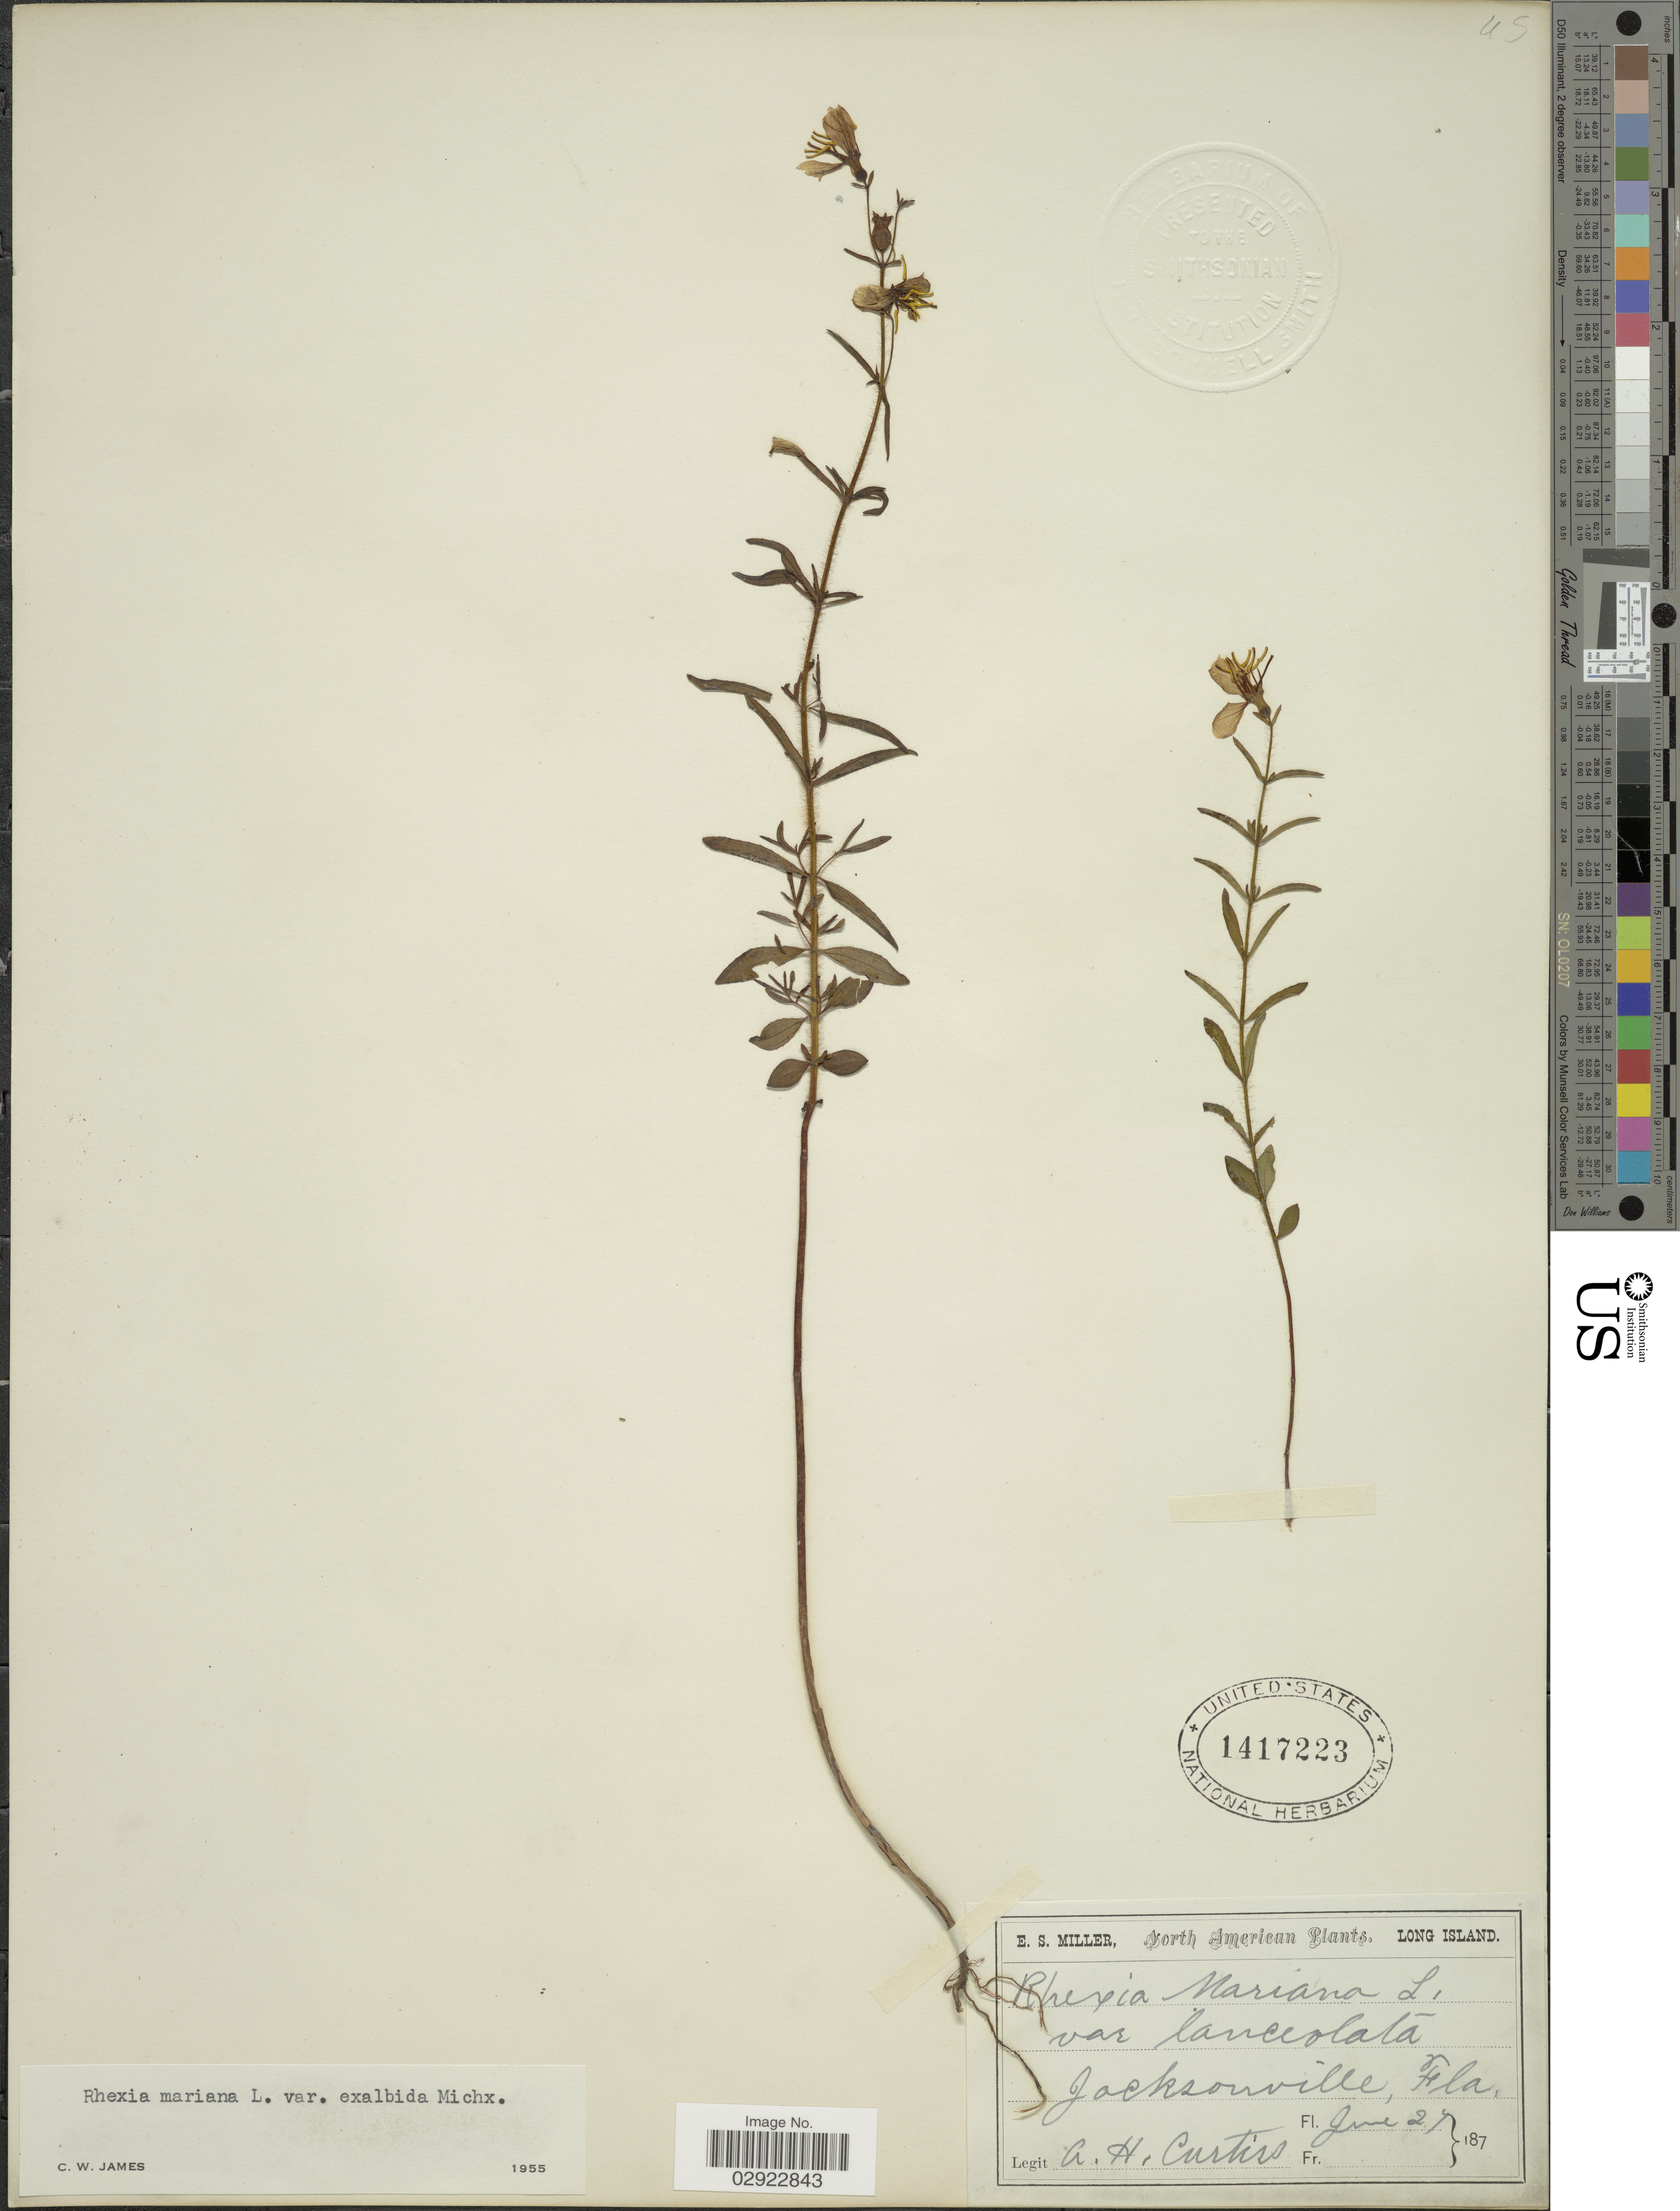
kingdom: Plantae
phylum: Tracheophyta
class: Magnoliopsida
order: Myrtales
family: Melastomataceae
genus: Rhexia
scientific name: Rhexia mariana var. exalbida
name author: Michx.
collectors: A. H. Curtiss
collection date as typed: June 21 187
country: United States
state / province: Florida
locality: Jacksonville.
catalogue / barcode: US 1417223